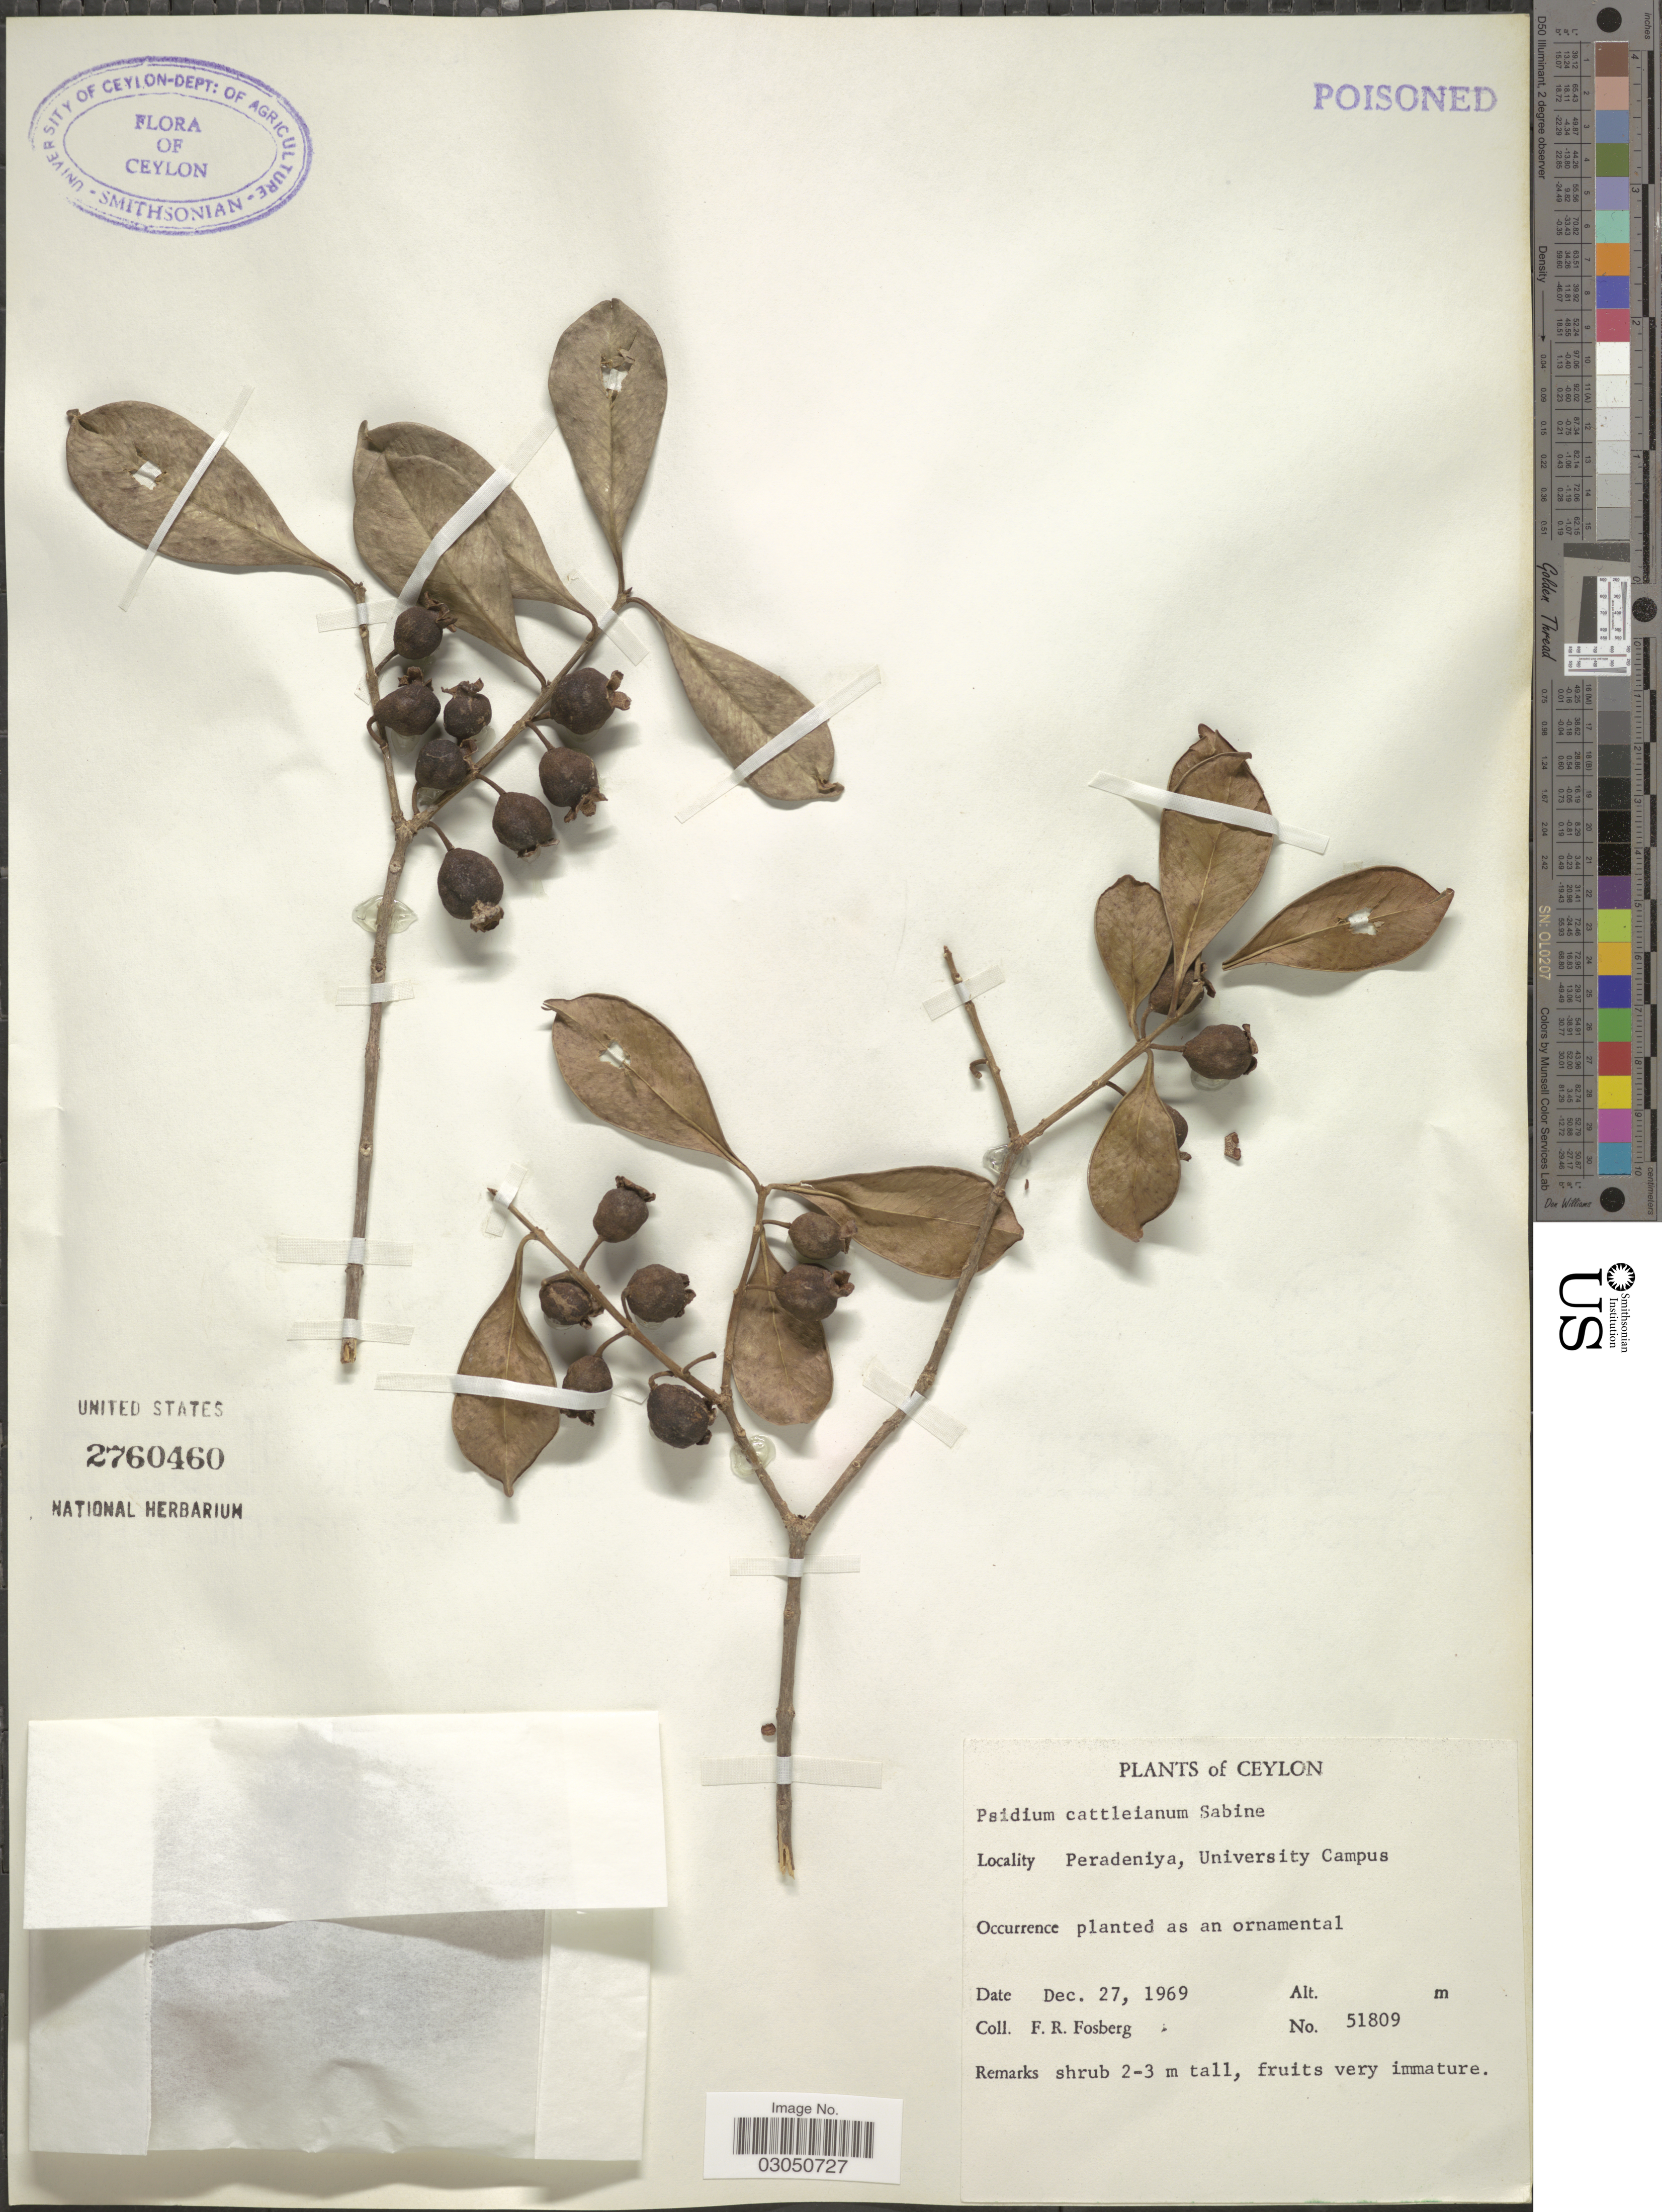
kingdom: Plantae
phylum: Tracheophyta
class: Magnoliopsida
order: Myrtales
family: Myrtaceae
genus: Psidium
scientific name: Psidium cattleyanum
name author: Sabine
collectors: F. R. Fosberg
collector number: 51809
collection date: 1969-12-27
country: Sri Lanka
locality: Ceylon, Peradeniya, University Campus.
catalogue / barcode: US 2760460